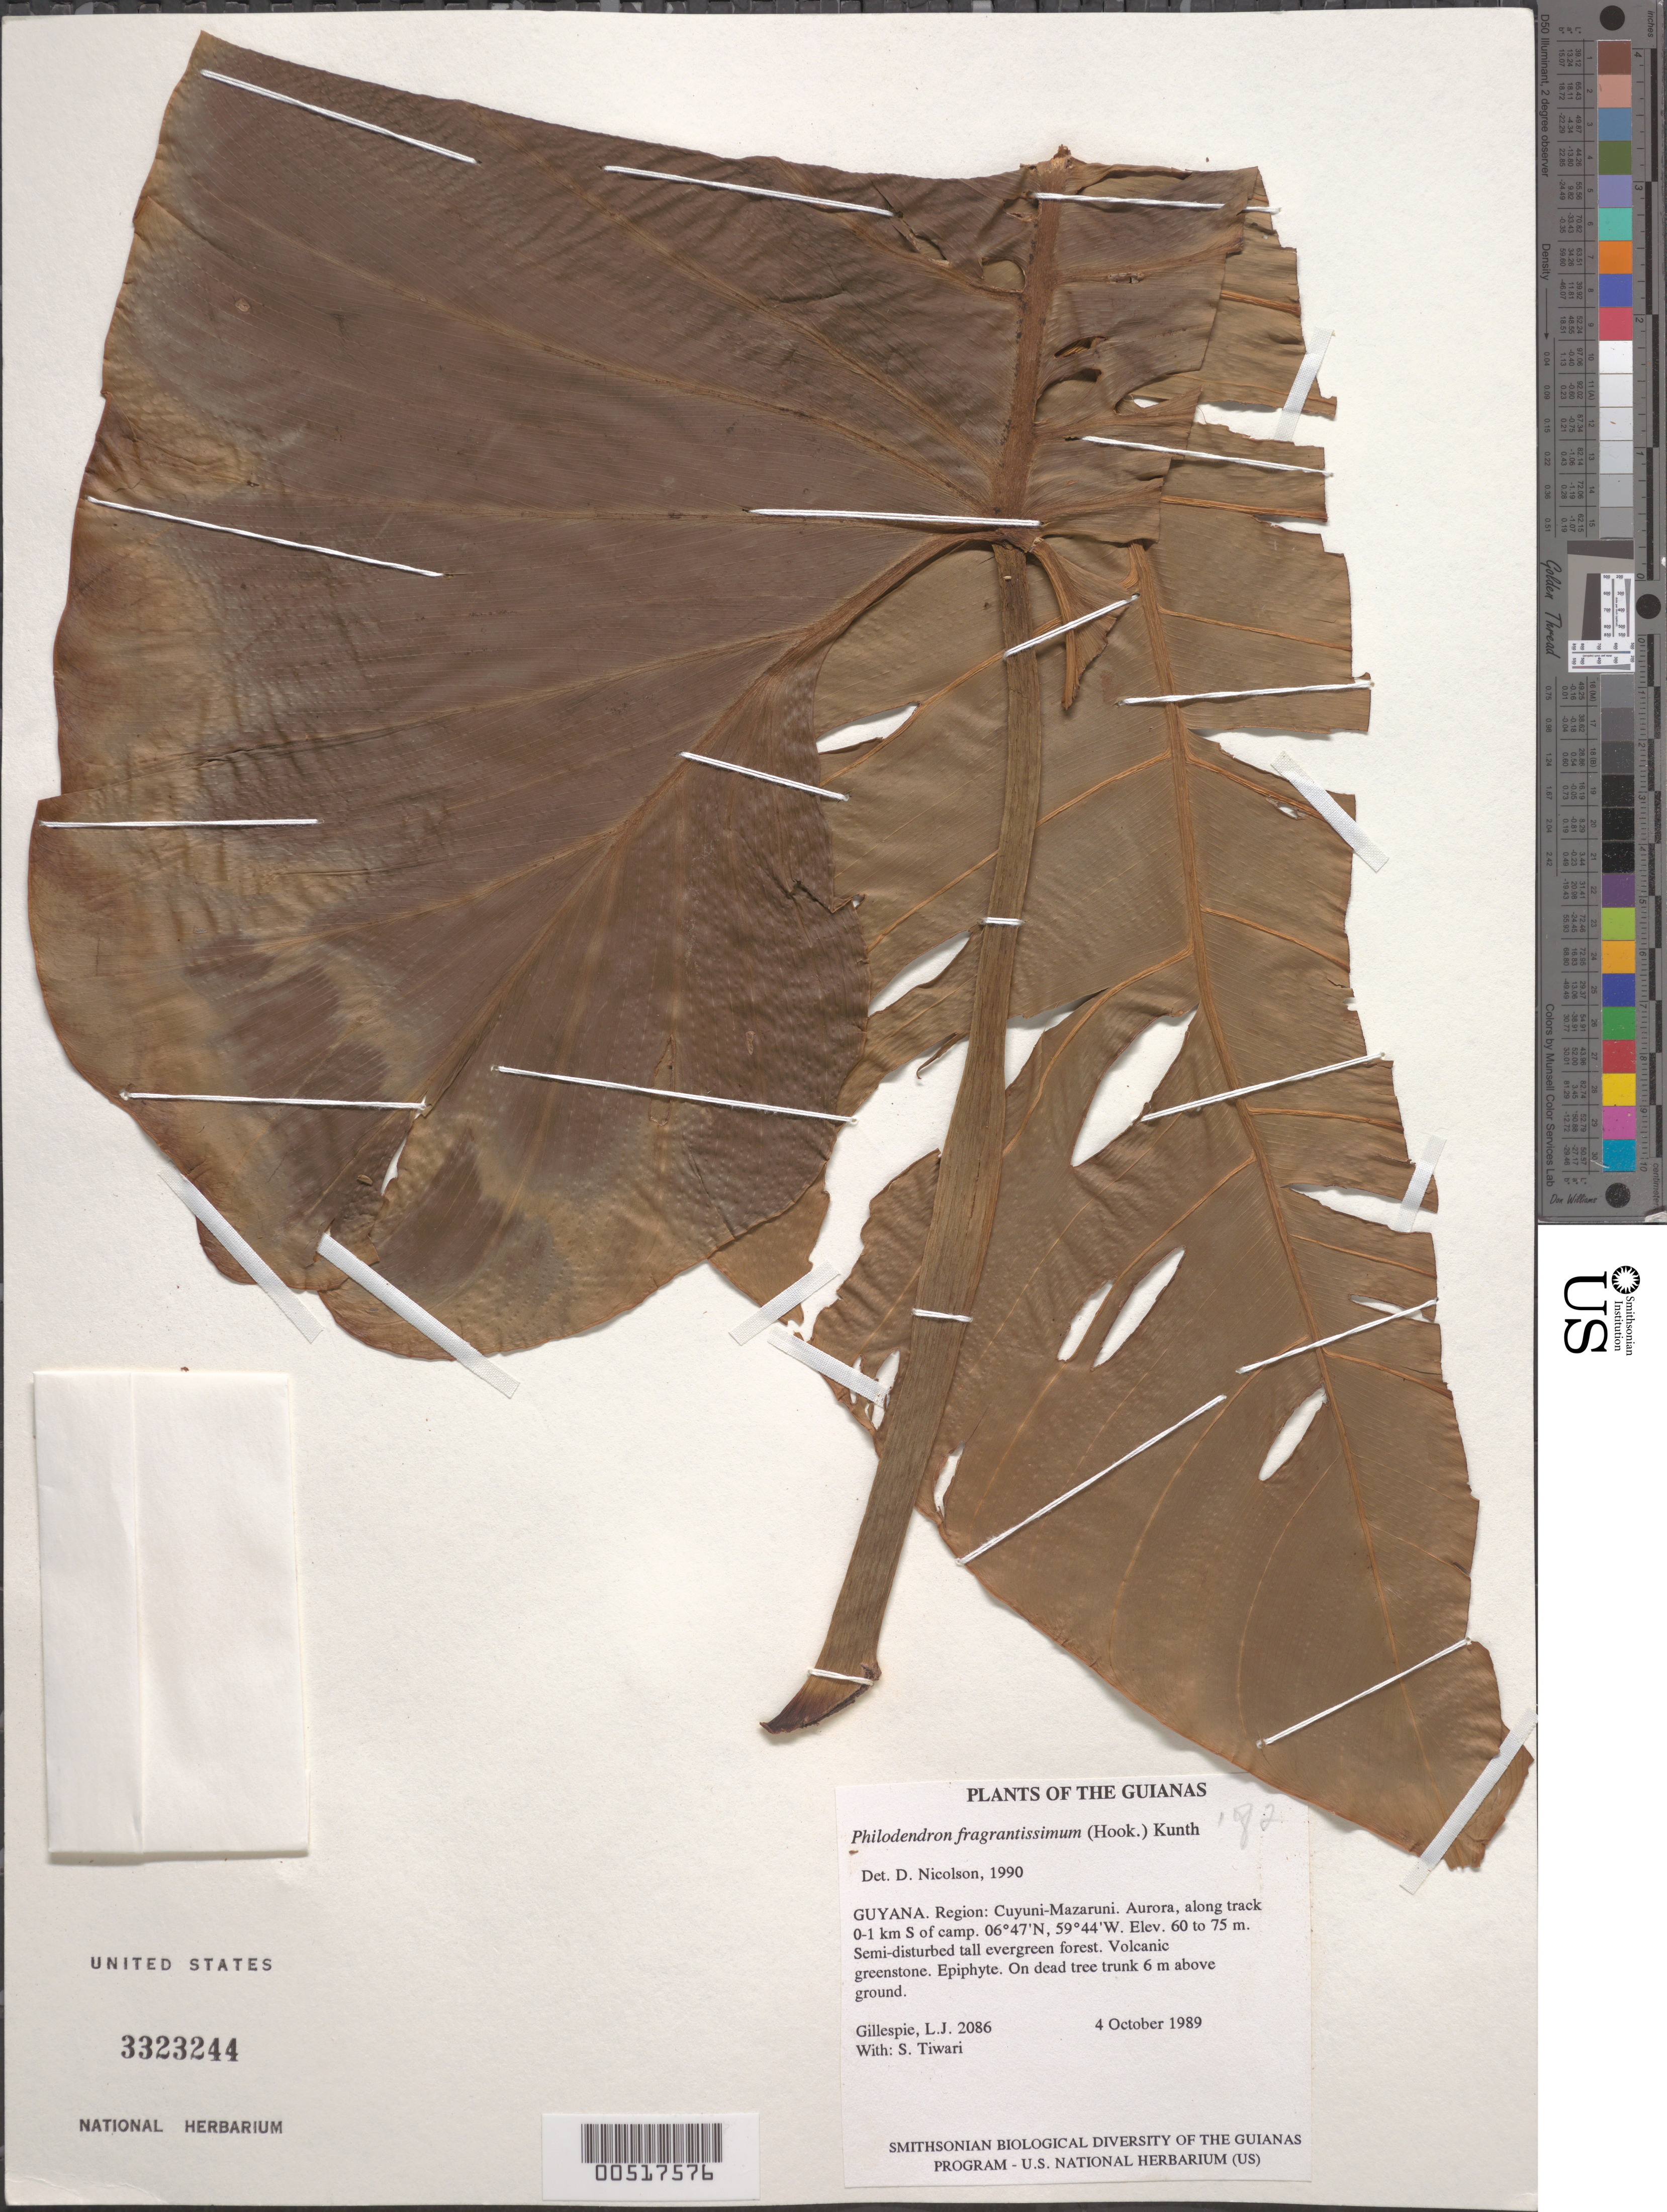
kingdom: Plantae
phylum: Tracheophyta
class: Liliopsida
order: Alismatales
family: Araceae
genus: Philodendron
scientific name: Philodendron fragrantissimum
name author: (G. Don) Kunth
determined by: Nicolson, Dan H.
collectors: L. J. Gillespie & S. Tiwari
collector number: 2086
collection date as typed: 4 October 1989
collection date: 1989-10-04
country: Guyana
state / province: Cuyuni-Mazaruni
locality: Aurora, along track 0-1 km S of camp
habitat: Semi-disturbed tall evergreen forest. Volcanic greenstone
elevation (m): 60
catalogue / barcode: US 3323244